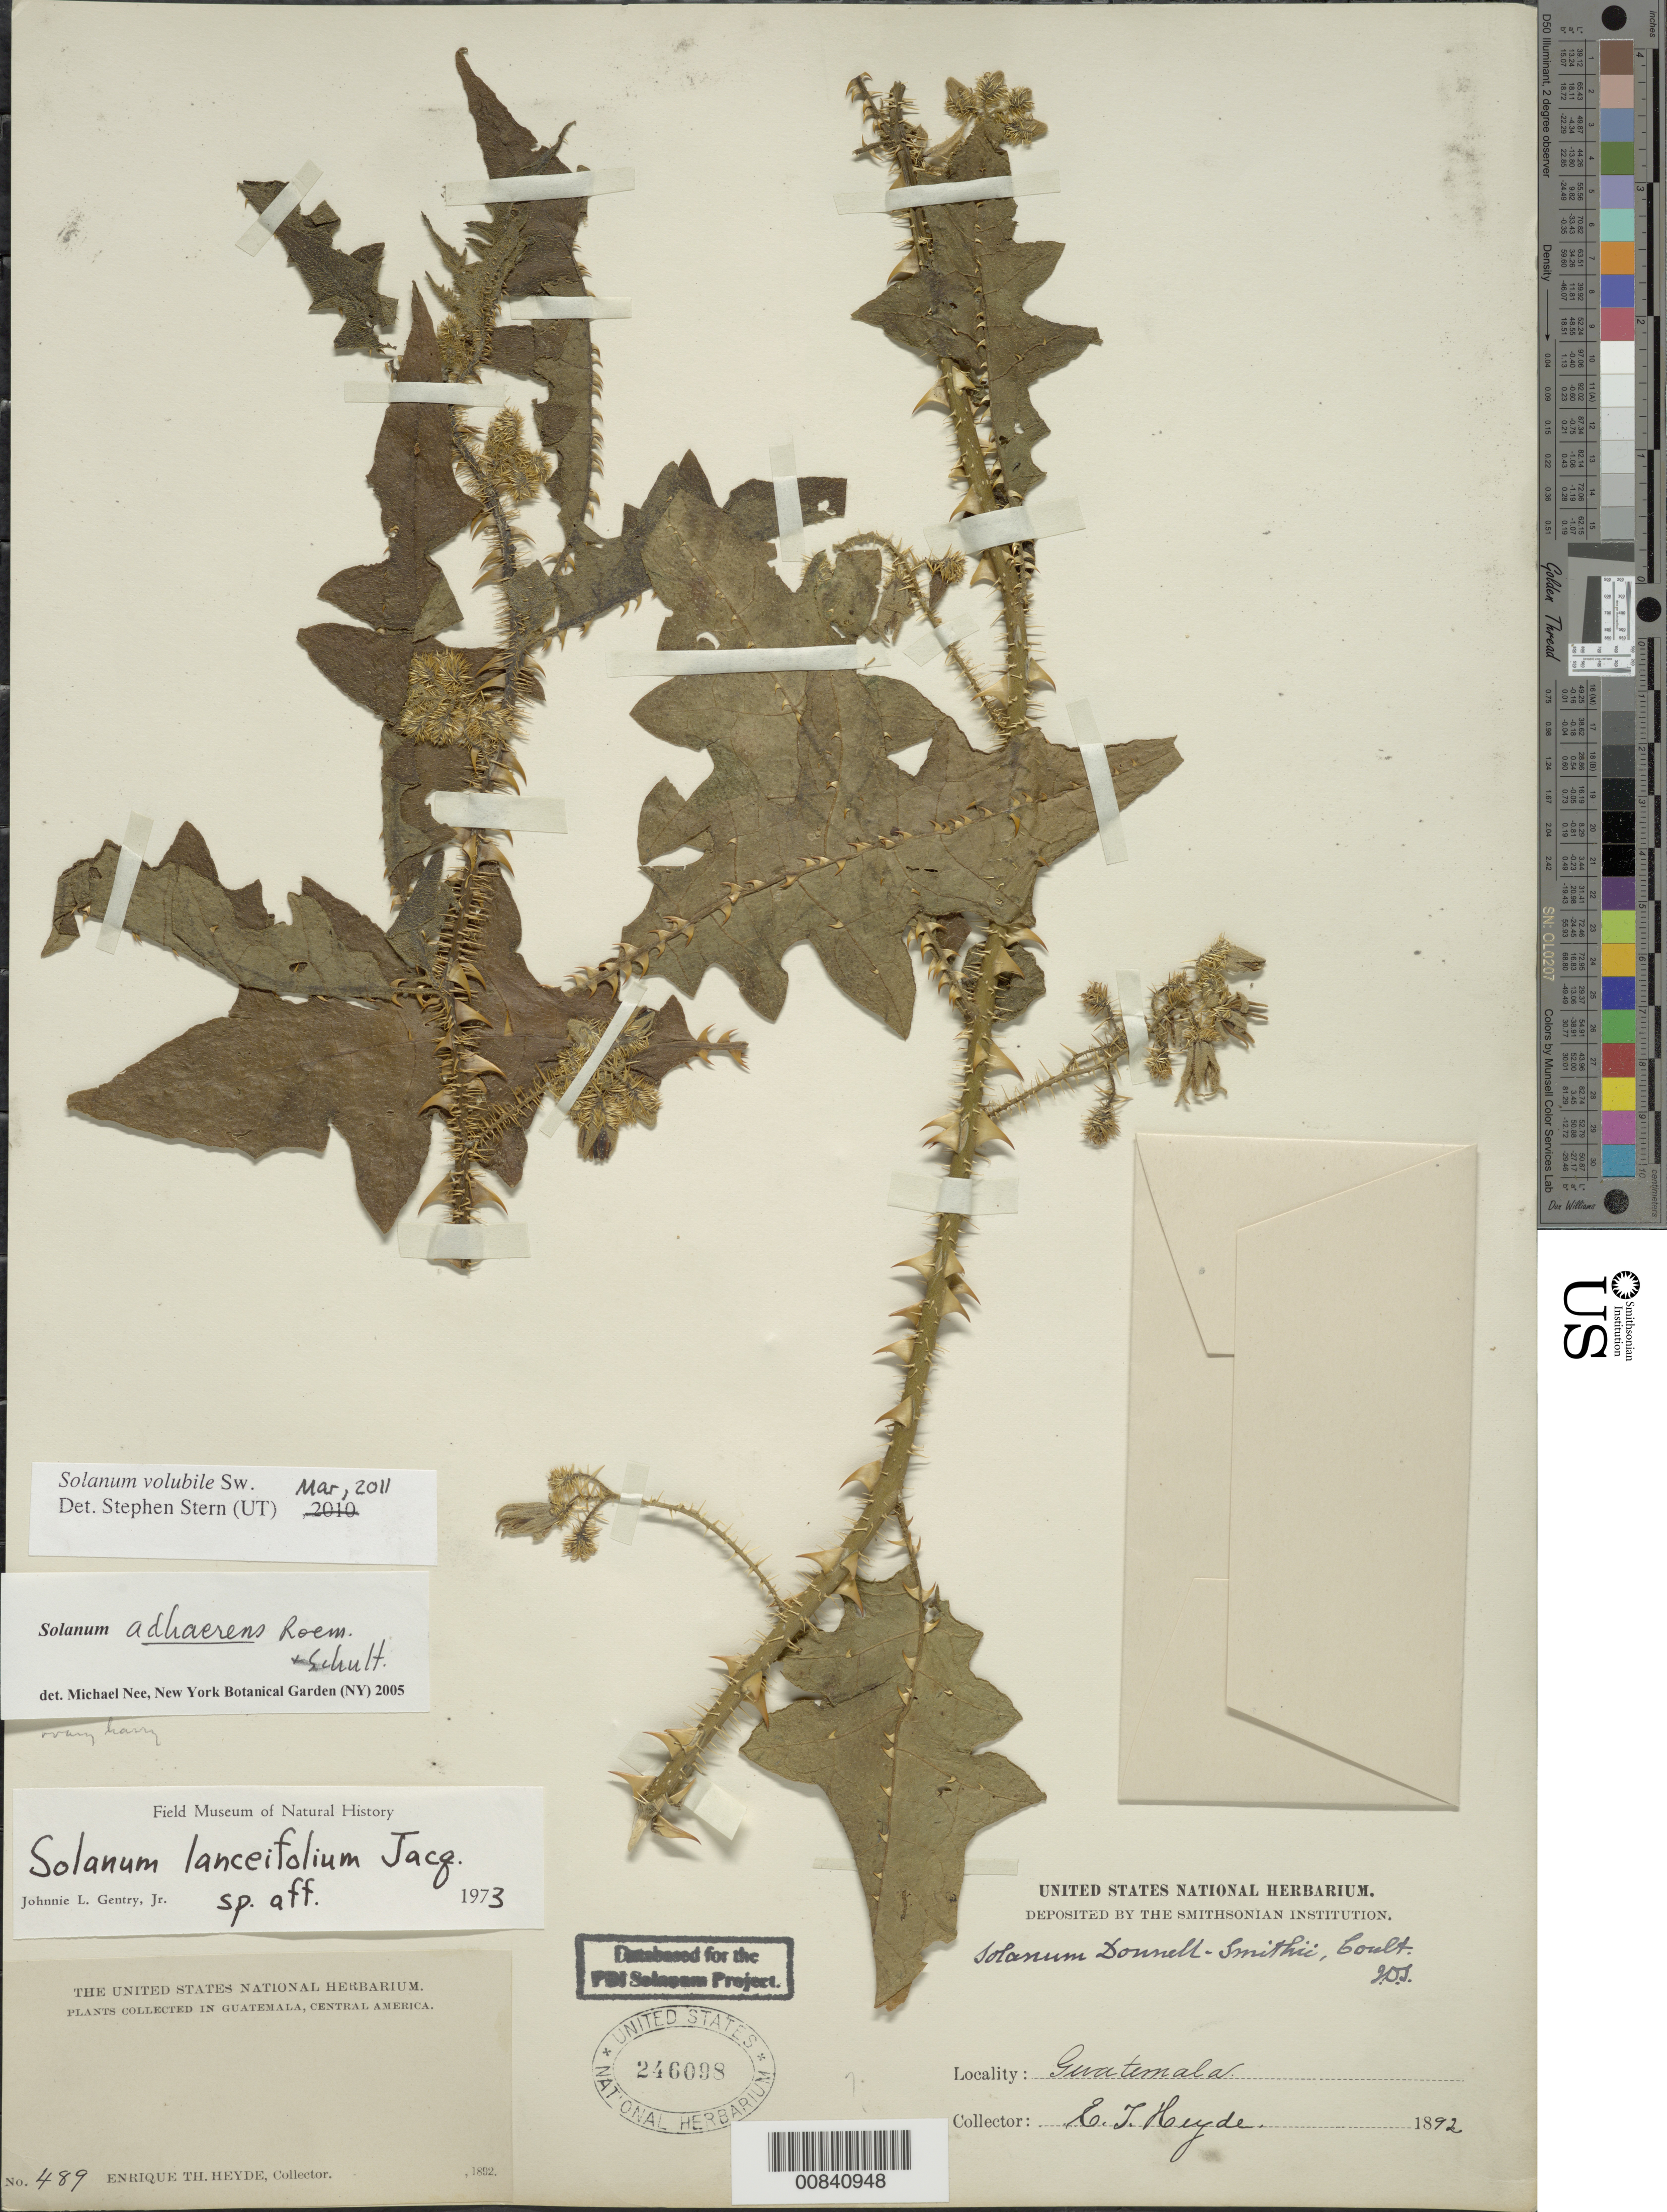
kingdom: Plantae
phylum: Tracheophyta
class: Magnoliopsida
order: Solanales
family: Solanaceae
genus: Solanum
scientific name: Solanum adhaerens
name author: Roem. & Schult.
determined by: Nee, Michael H.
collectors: E. T. Heyde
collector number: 489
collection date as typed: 1892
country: Guatemala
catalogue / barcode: US 246098